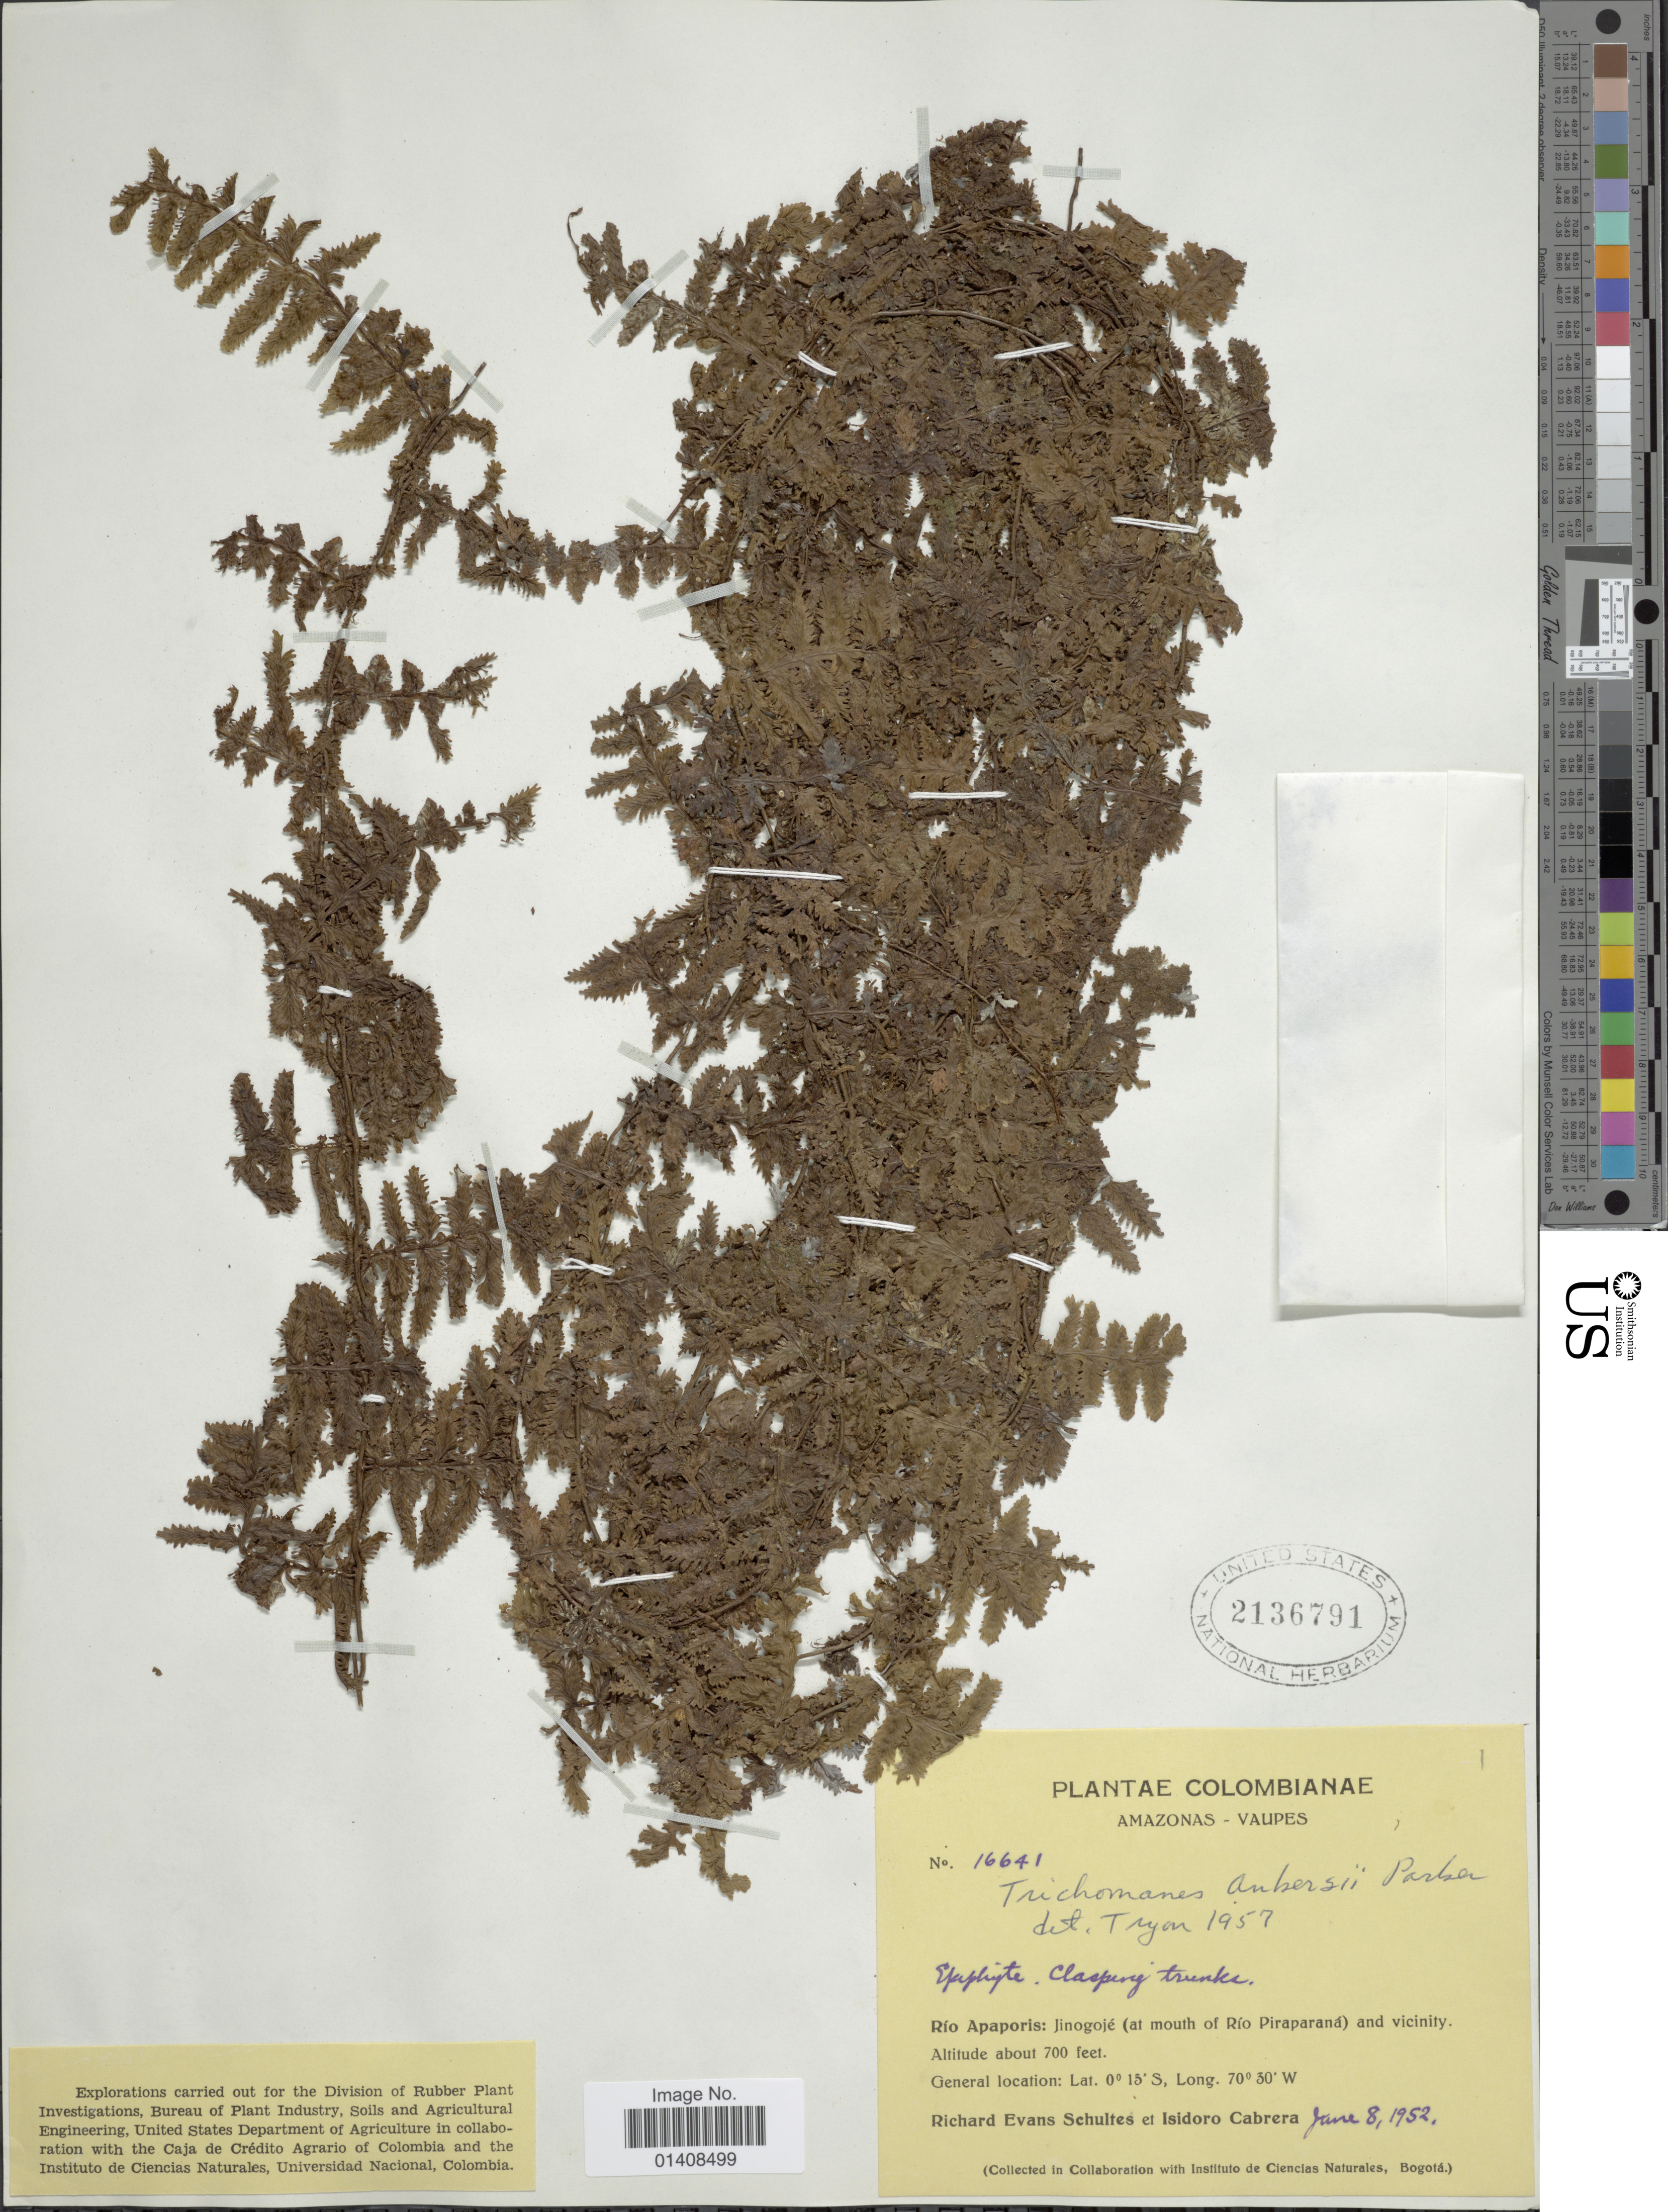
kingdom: Plantae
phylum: Tracheophyta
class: Polypodiopsida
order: Hymenophyllales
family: Hymenophyllaceae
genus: Trichomanes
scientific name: Trichomanes ankersii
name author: C. Parker ex Hook. & Grev.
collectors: R. E. Schultes & I. Cabrera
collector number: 16641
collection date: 1952-06-08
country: Colombia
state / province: Vaupés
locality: Amazonas-Vaupes, Rio Apaporis: Jinogoje at mouth of Rio Piraparaná and vicinity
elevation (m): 213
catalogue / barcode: US 2136791